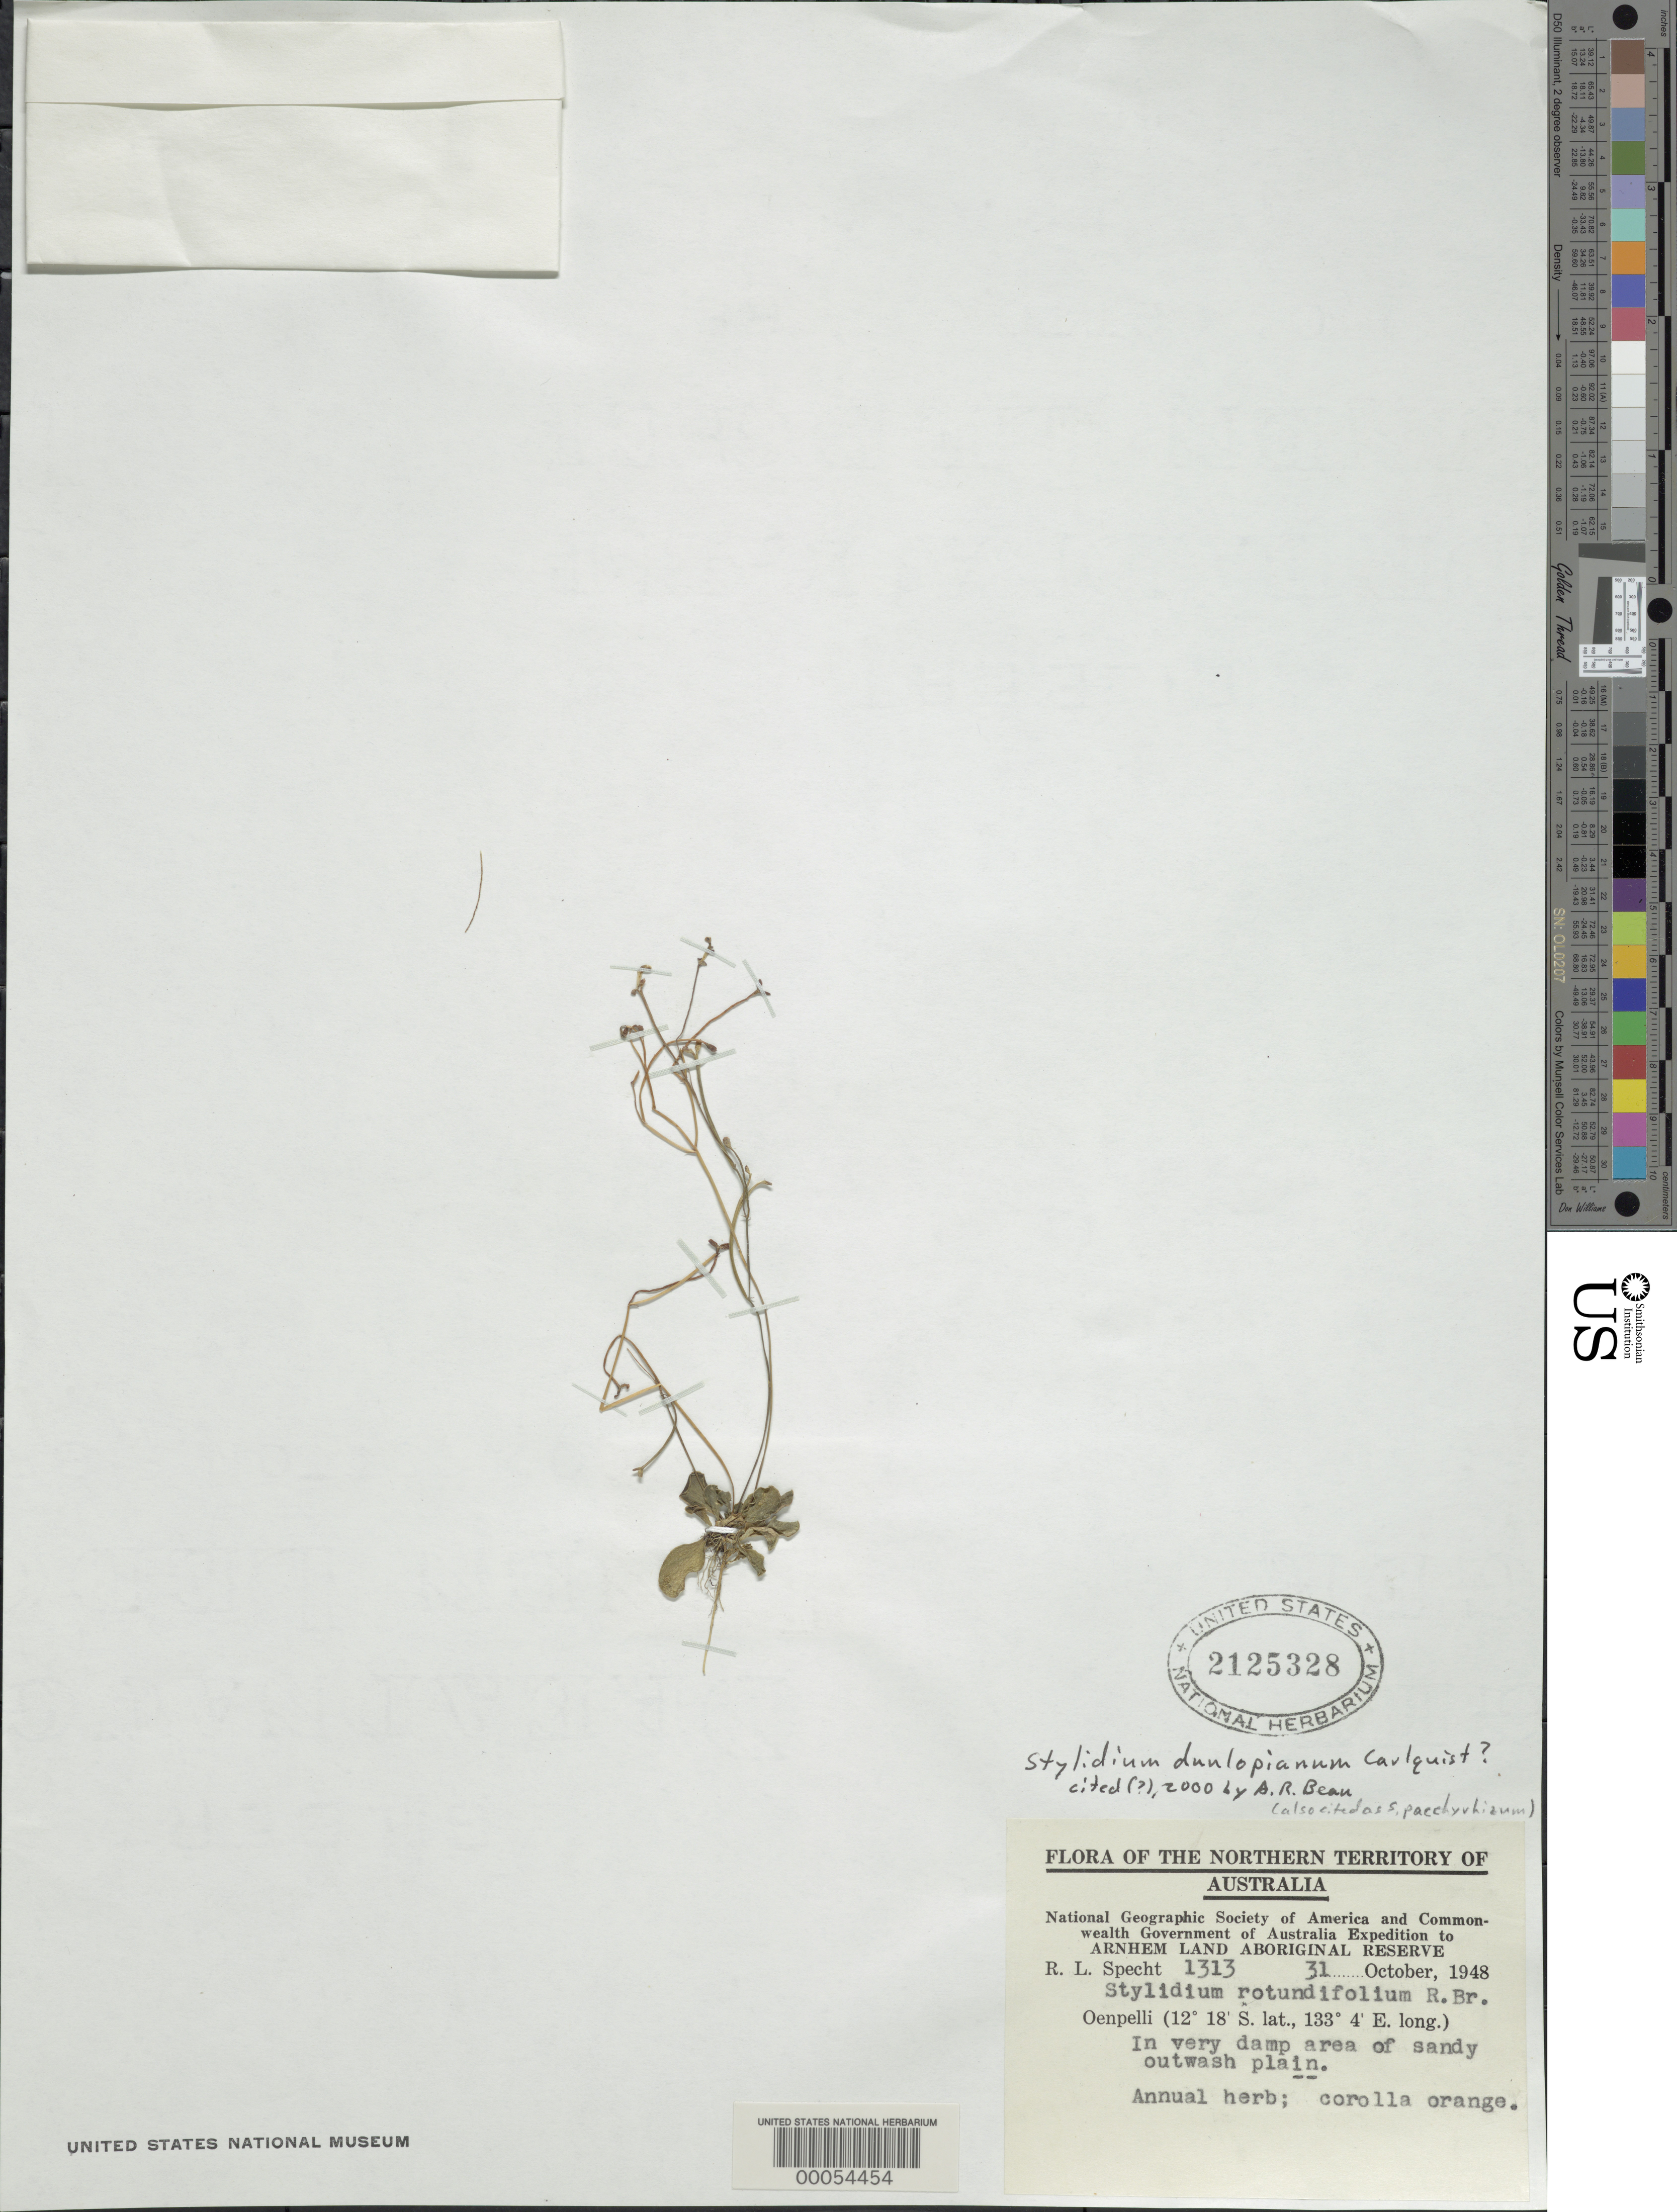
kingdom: Plantae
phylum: Tracheophyta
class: Magnoliopsida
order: Asterales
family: Stylidiaceae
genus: Stylidium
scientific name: Stylidium dunlopianum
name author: Carlquist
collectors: R. L. Specht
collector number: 1313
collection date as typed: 31 Oct 1948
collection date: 1948-10-31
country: Australia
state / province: Northern Territory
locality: Arnhem land aboriginal reserve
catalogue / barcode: US 2125328